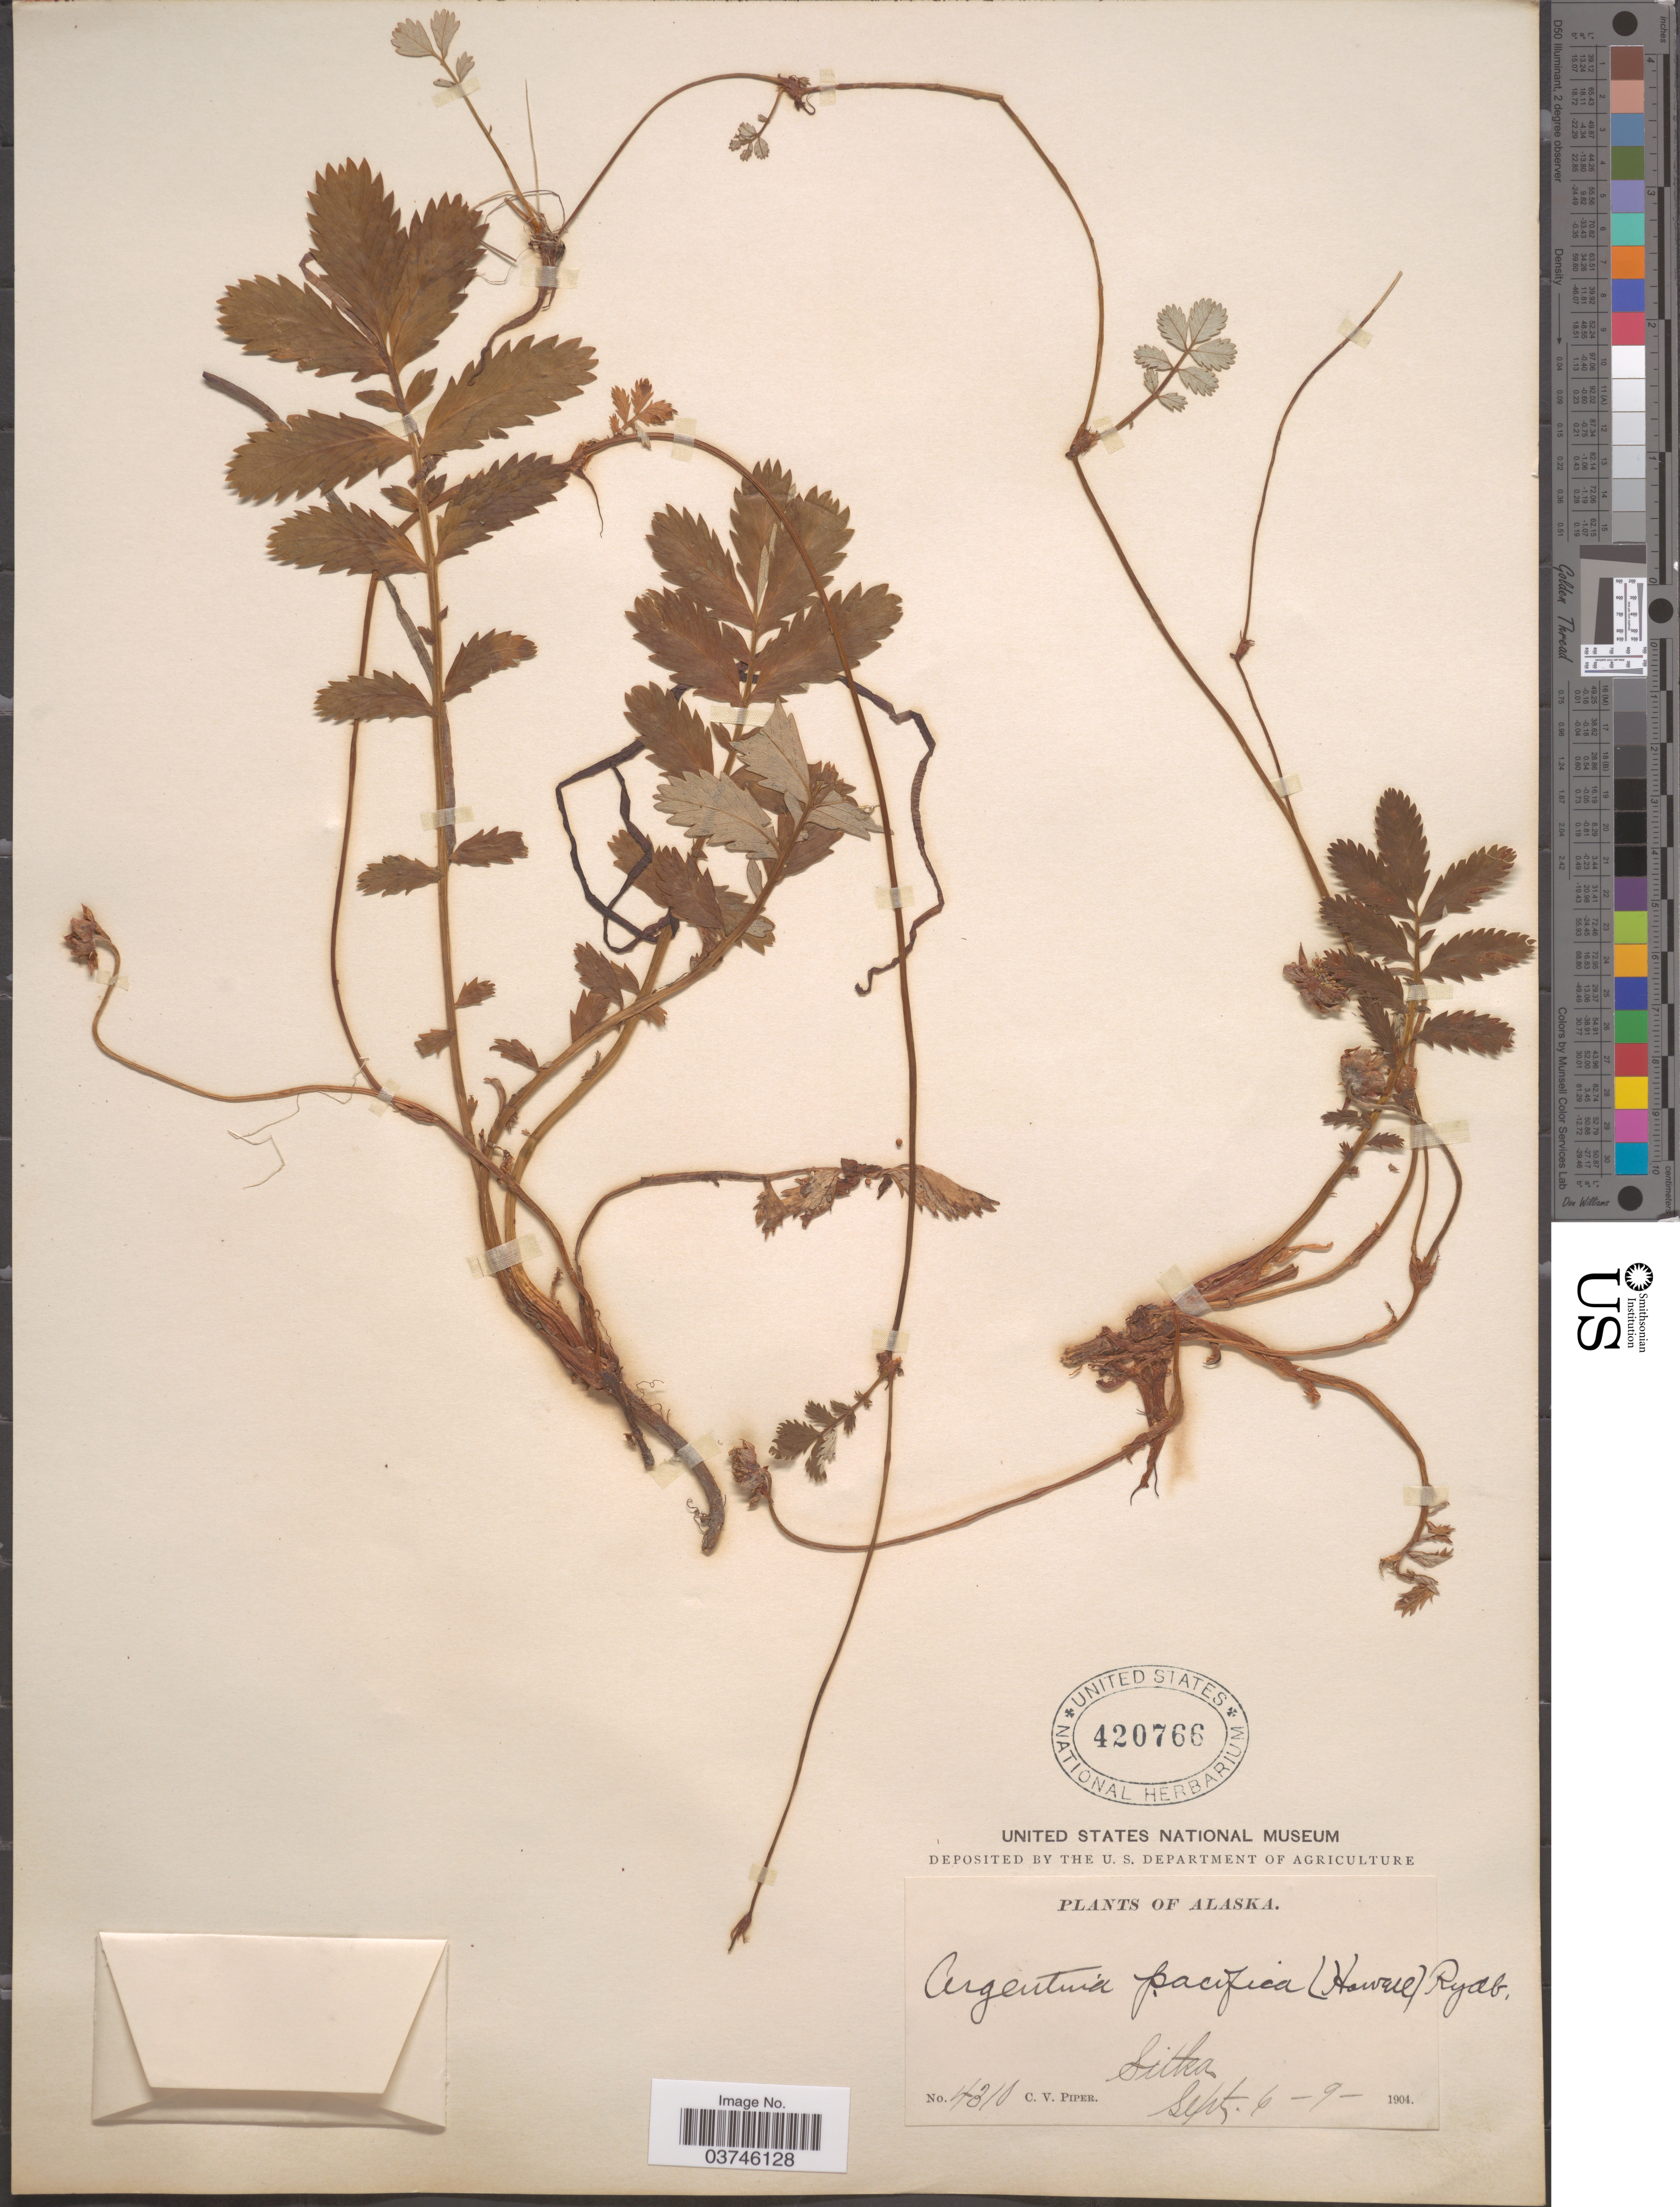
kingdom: Plantae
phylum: Tracheophyta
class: Magnoliopsida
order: Rosales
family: Rosaceae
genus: Argentina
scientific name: Argentina pacifica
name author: (Howell) Rydb.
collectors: C. V. Piper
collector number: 4310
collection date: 1904-09-06/1904-09-09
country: United States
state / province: Alaska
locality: Sitka.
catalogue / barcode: US 420766